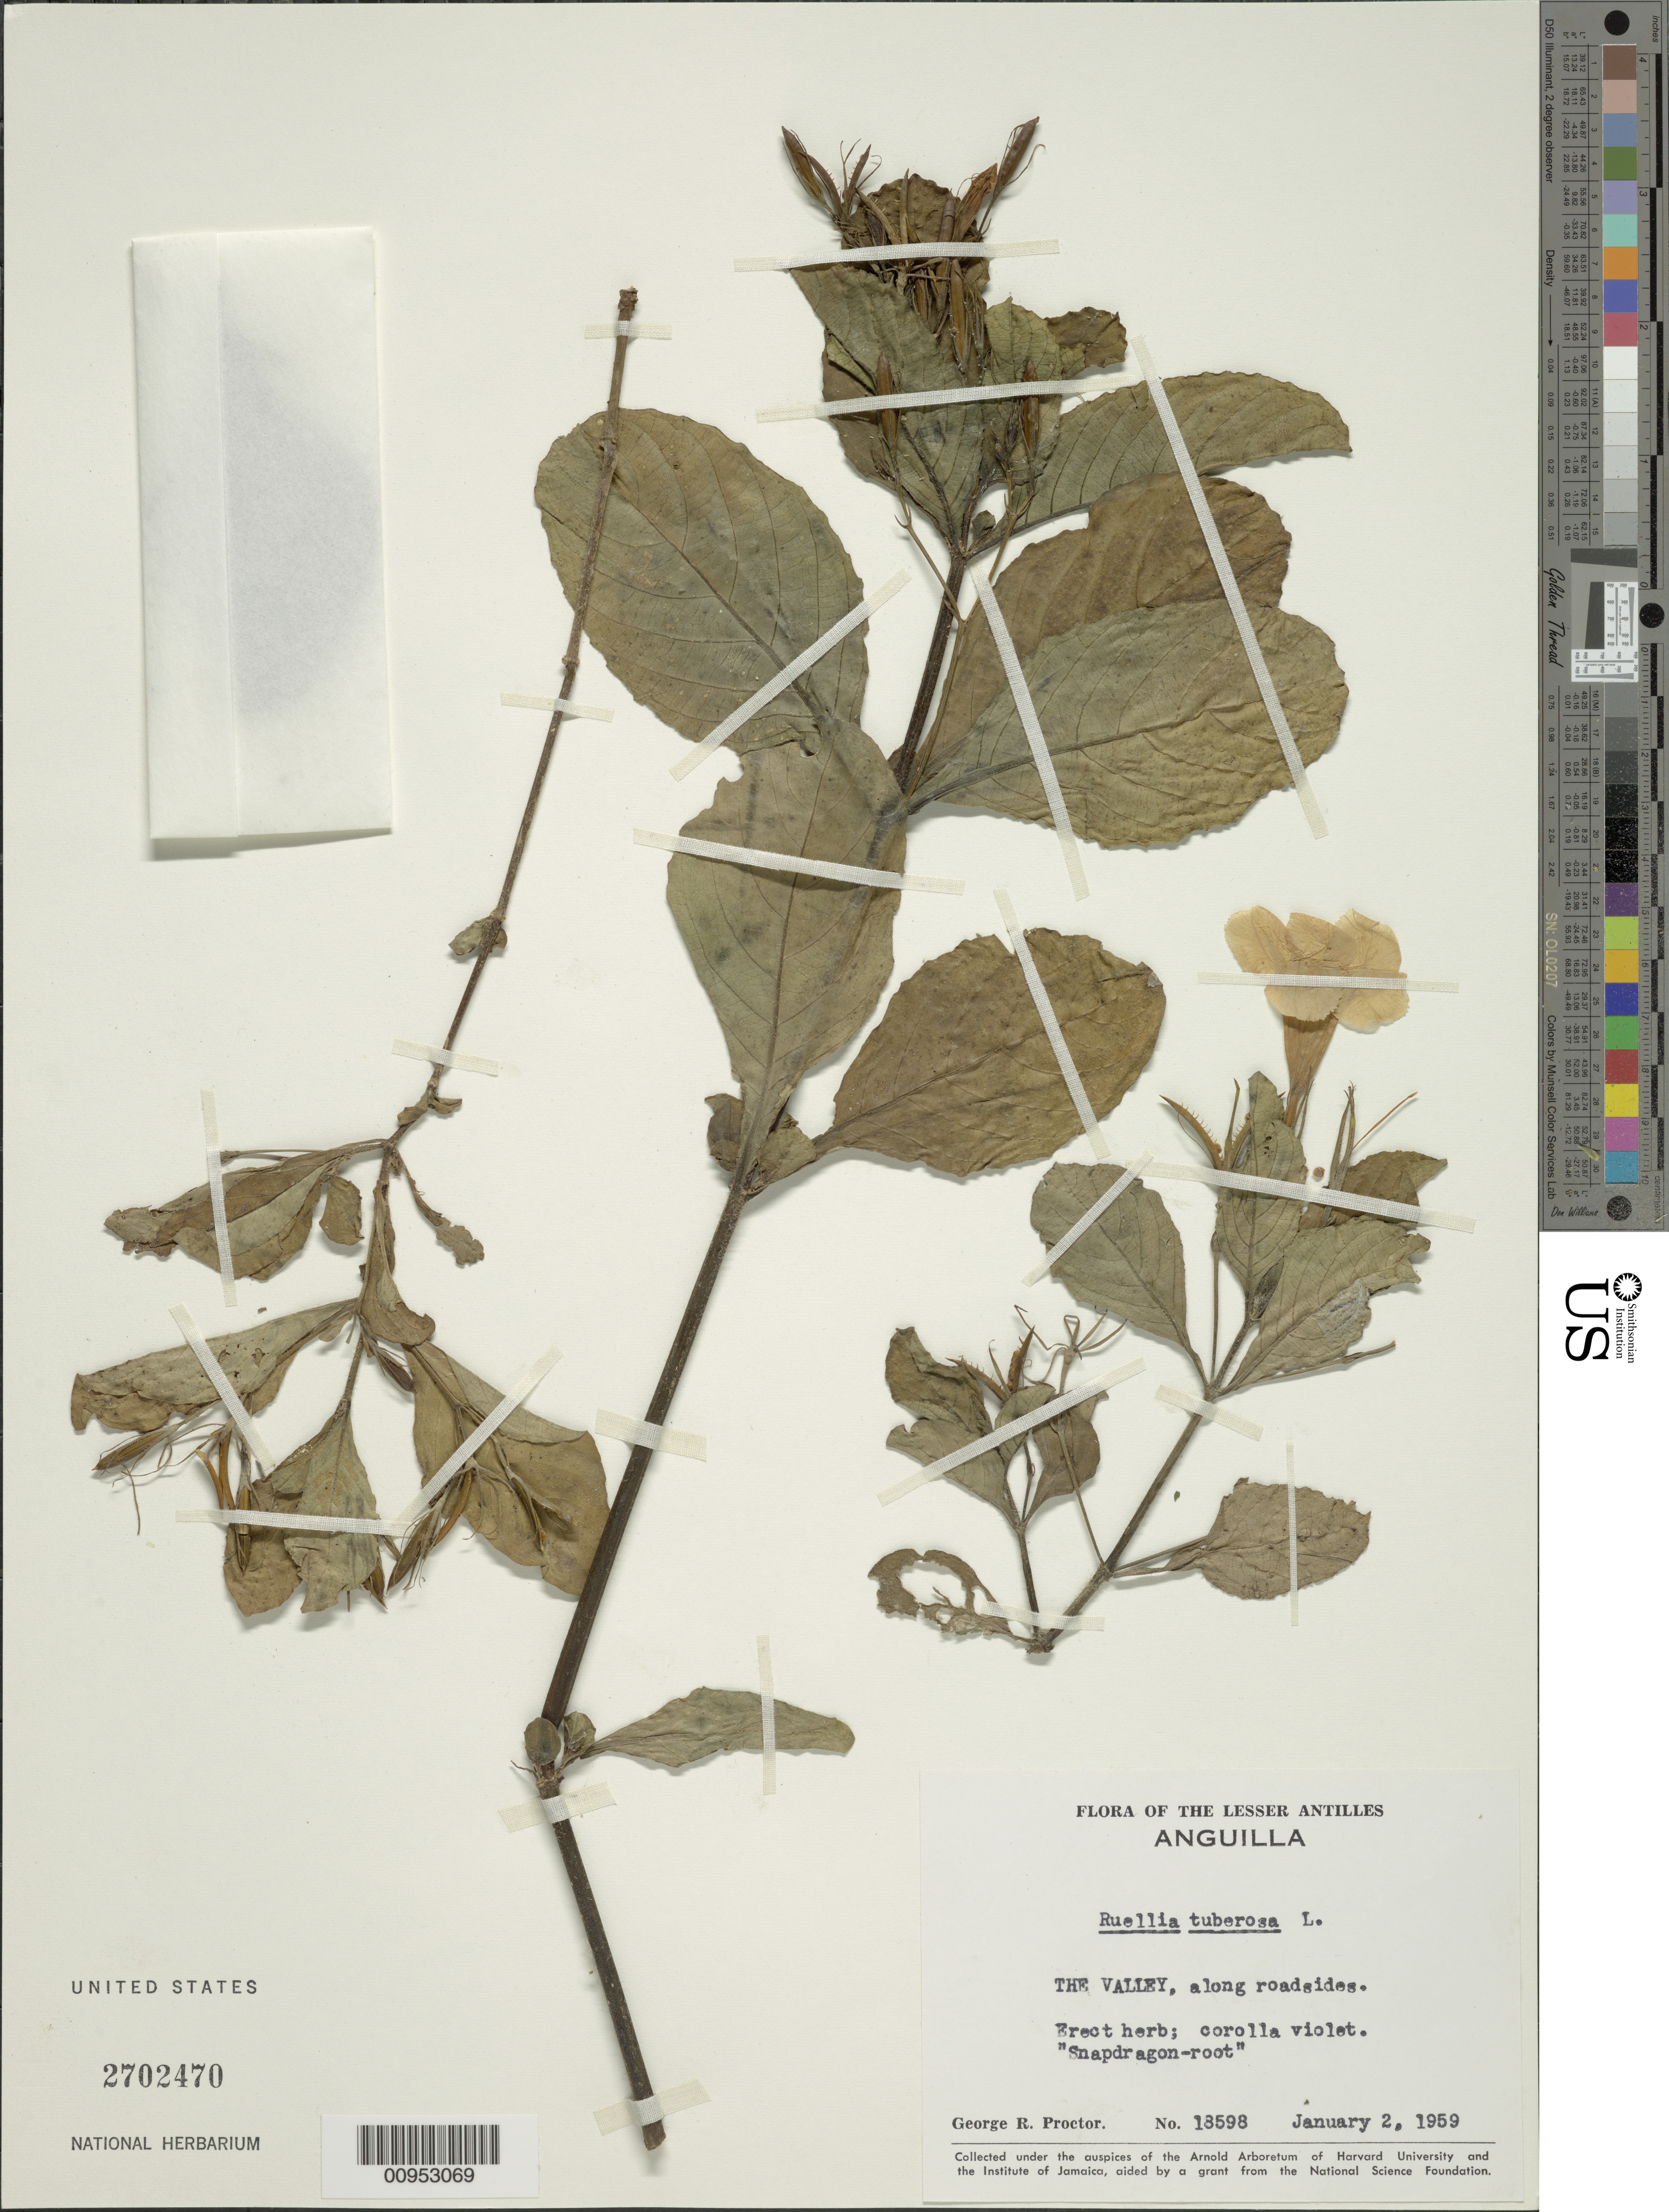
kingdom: Plantae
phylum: Tracheophyta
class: Magnoliopsida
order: Lamiales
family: Acanthaceae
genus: Ruellia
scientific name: Ruellia tuberosa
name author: L.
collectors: G. R. Proctor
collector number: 18598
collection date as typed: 02 Jan 1959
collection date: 1959-01-02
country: Anguilla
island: Anguilla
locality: The Valley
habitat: Along roadsides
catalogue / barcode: US 2702470